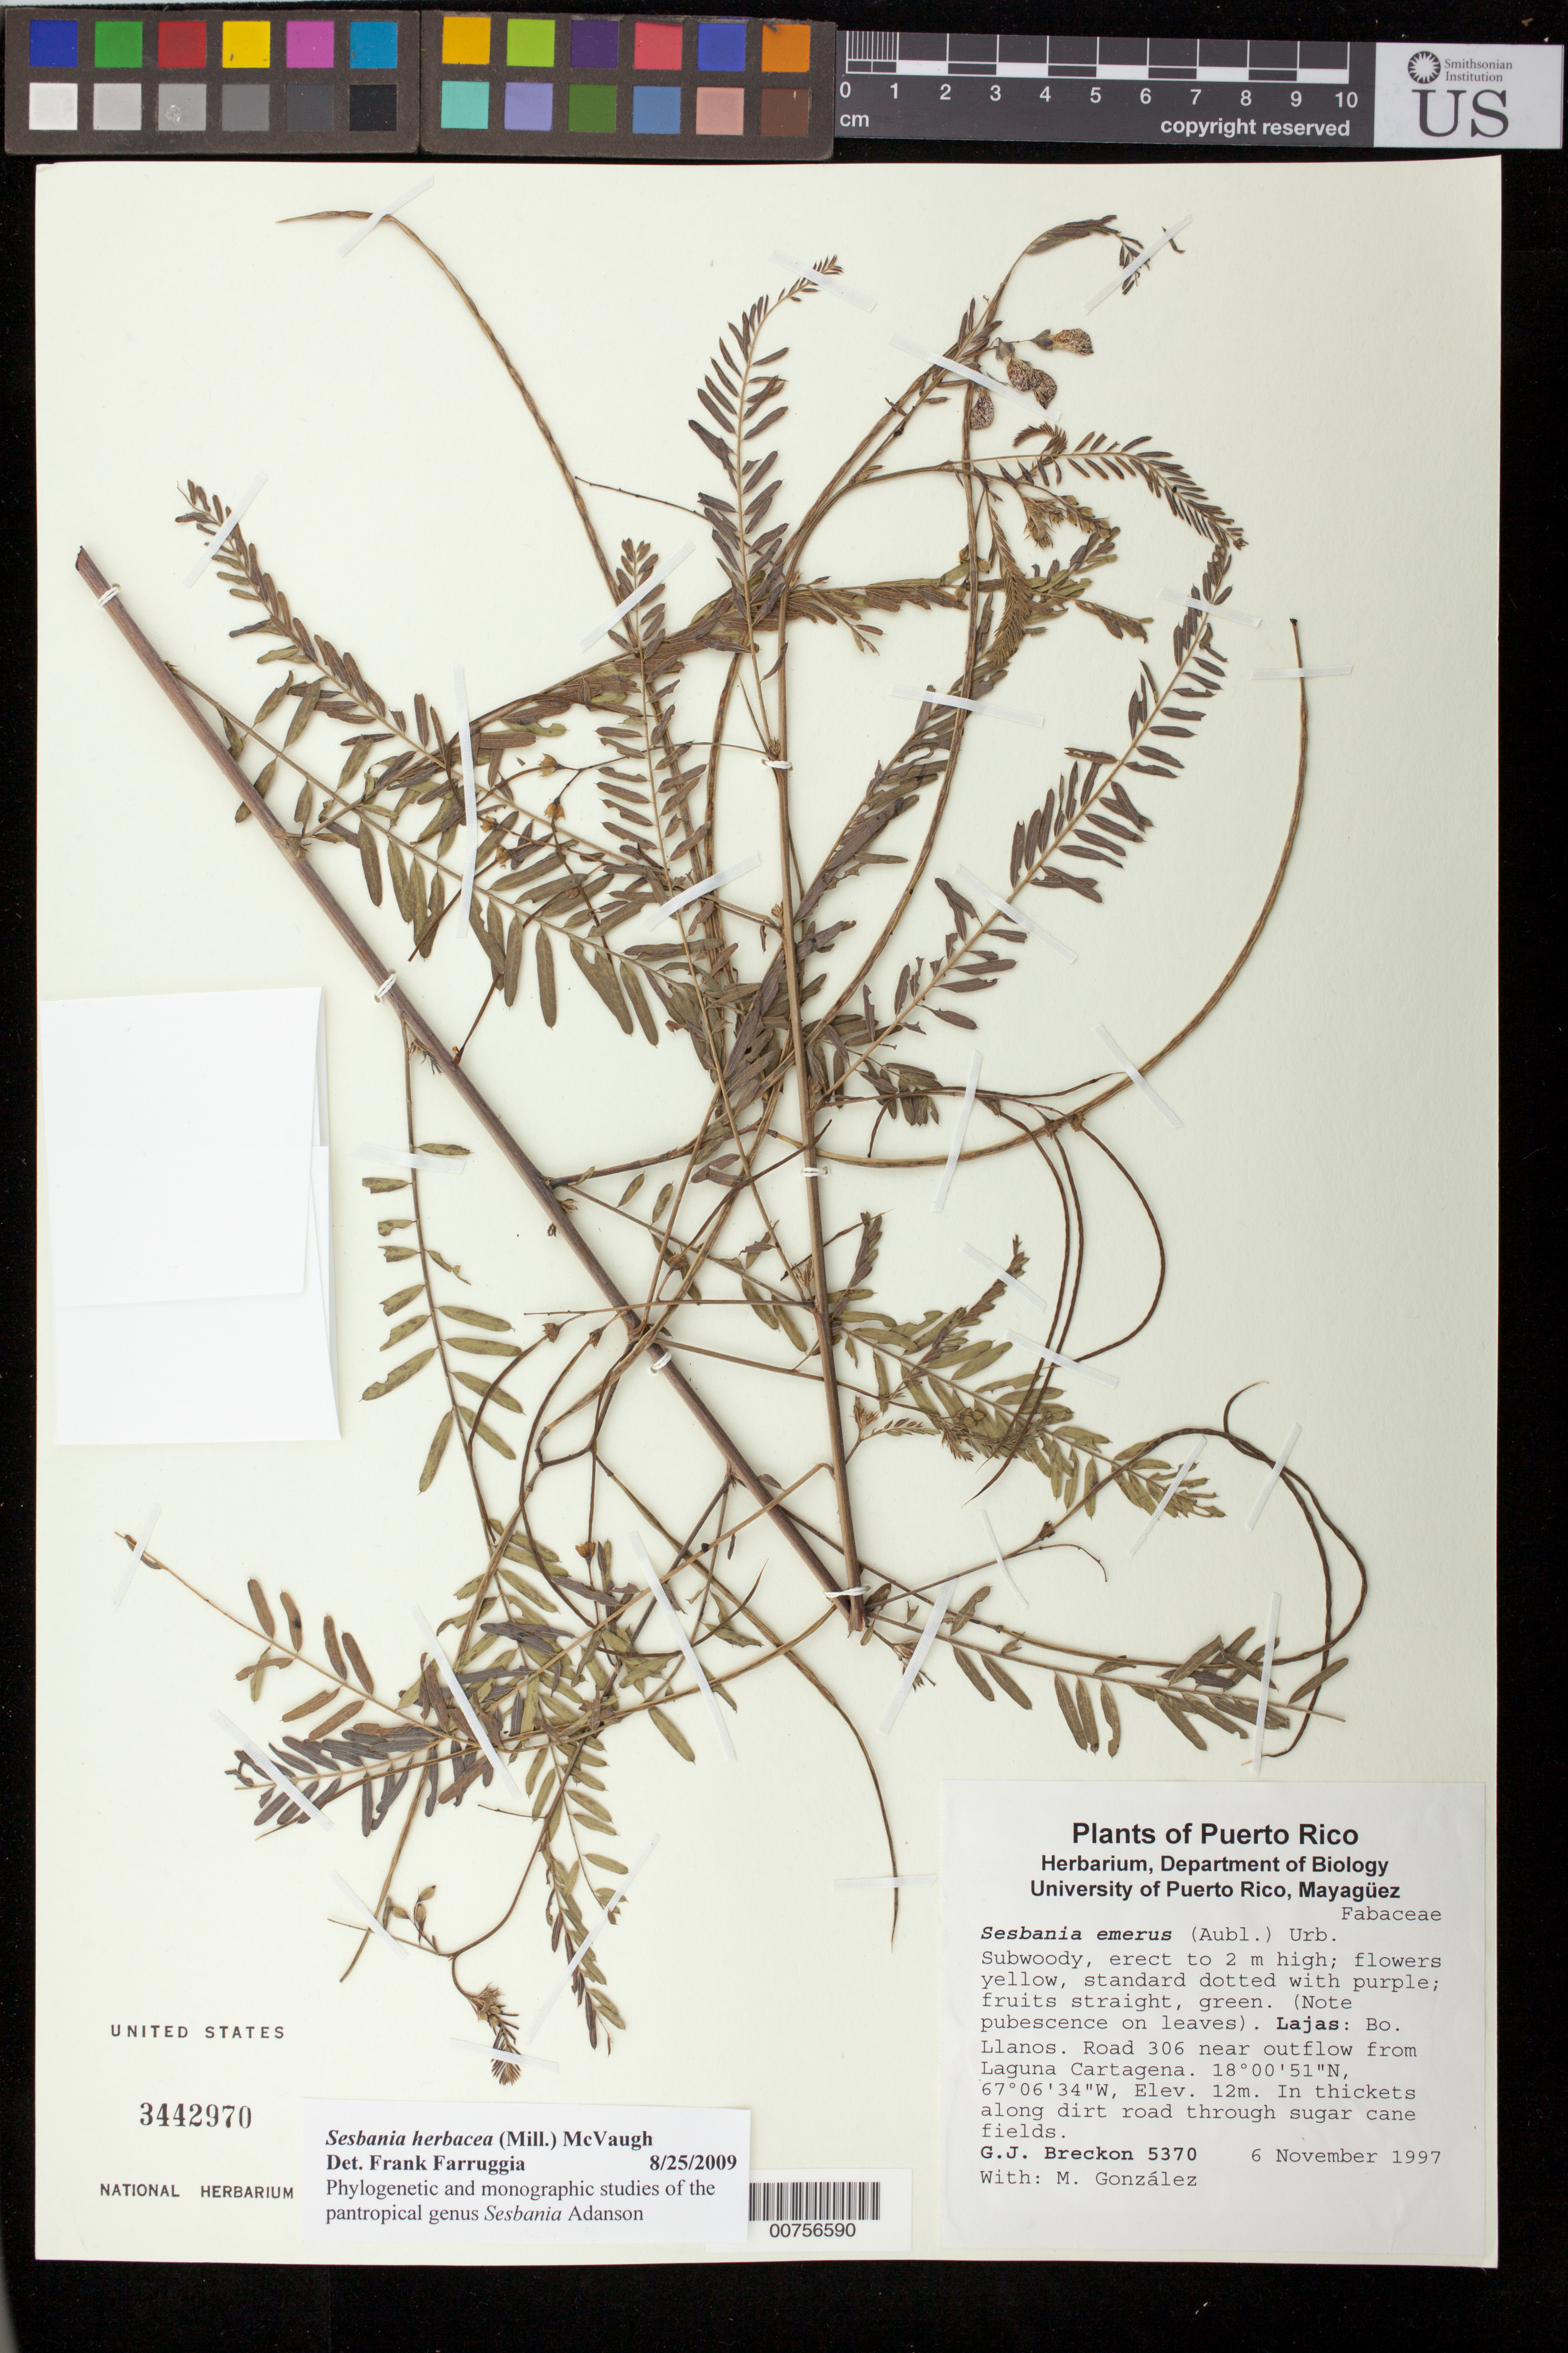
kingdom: Plantae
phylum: Tracheophyta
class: Magnoliopsida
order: Fabales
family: Fabaceae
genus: Sesbania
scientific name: Sesbania herbacea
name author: (Mill.) McVaugh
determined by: Farruggia, F.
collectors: G. J. Breckon & M. González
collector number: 5370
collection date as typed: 06 Nov 1997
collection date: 1997-11-06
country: Puerto Rico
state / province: Lajas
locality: Lajas: Bo. Llanos. Road 306 near outflow from Laguna Cartagena.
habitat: In thickets along dirt road through sugar cane fields.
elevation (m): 12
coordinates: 18.01416667, -67.10944444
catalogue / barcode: US 3442970